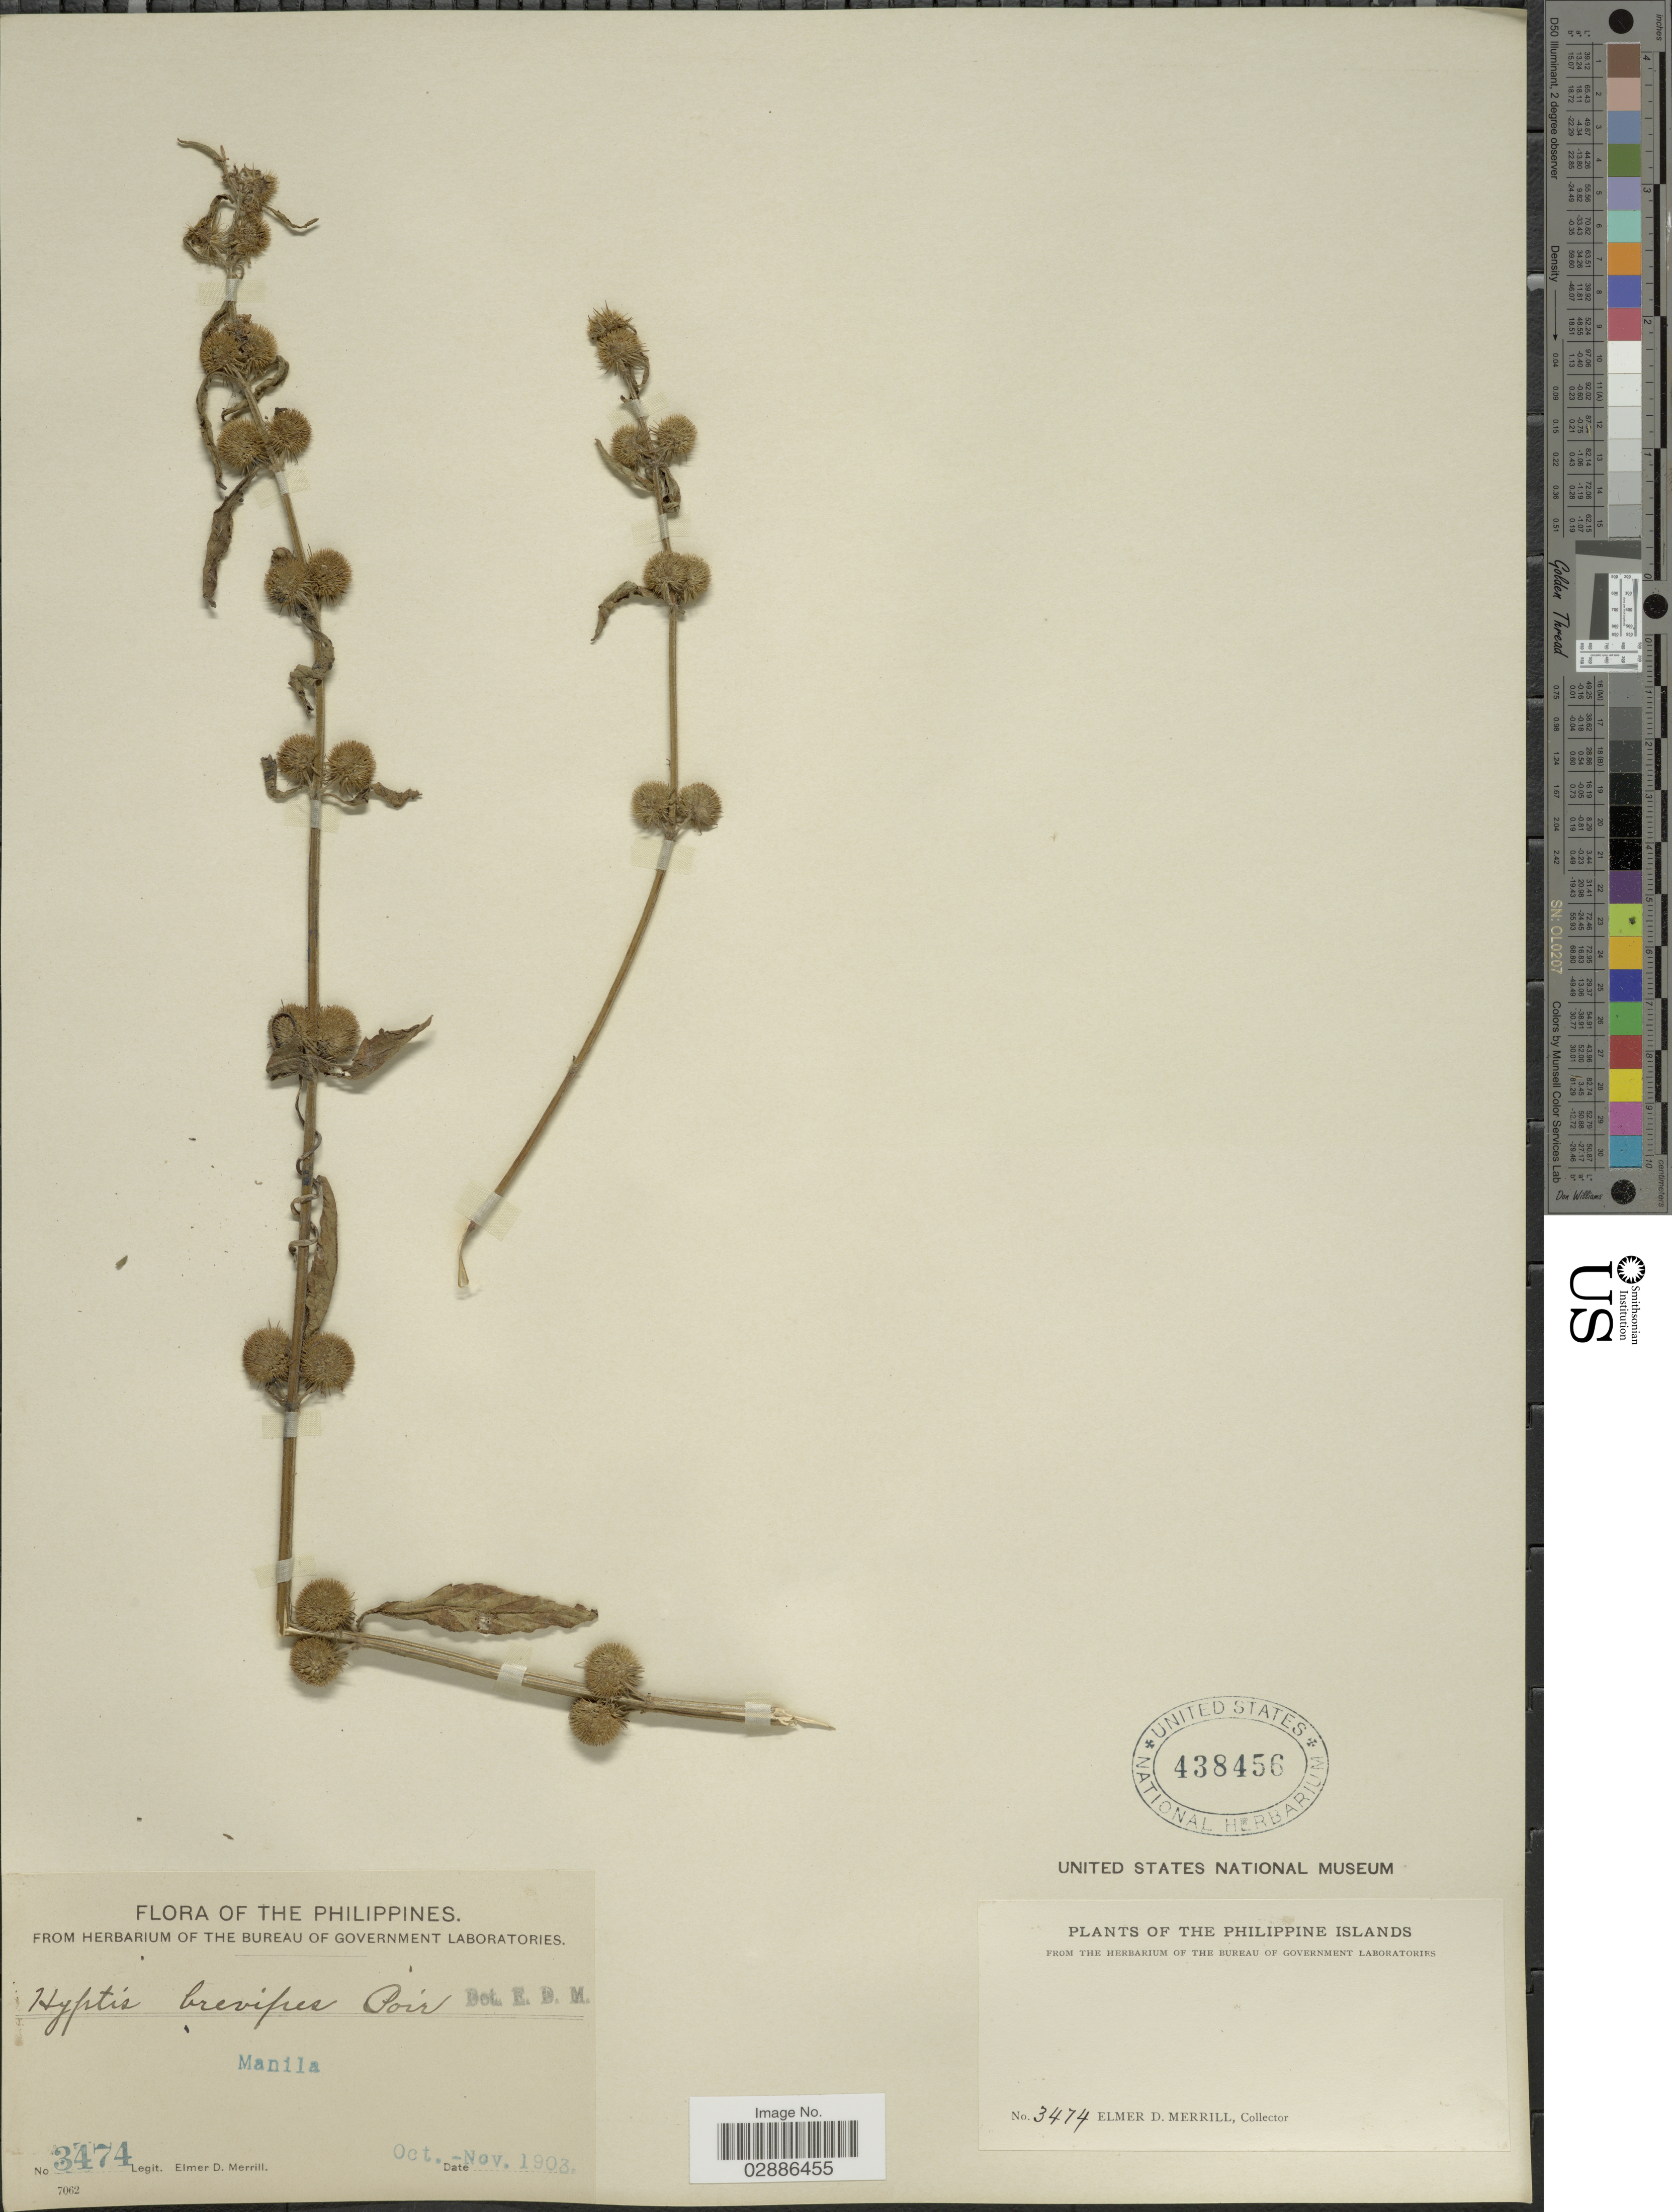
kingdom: Plantae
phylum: Tracheophyta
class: Magnoliopsida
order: Lamiales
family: Lamiaceae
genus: Hyptis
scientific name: Hyptis sp.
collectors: E. D. Merrill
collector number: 3474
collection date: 1903-10/1903-11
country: Philippines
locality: Manila.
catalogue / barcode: US 438456